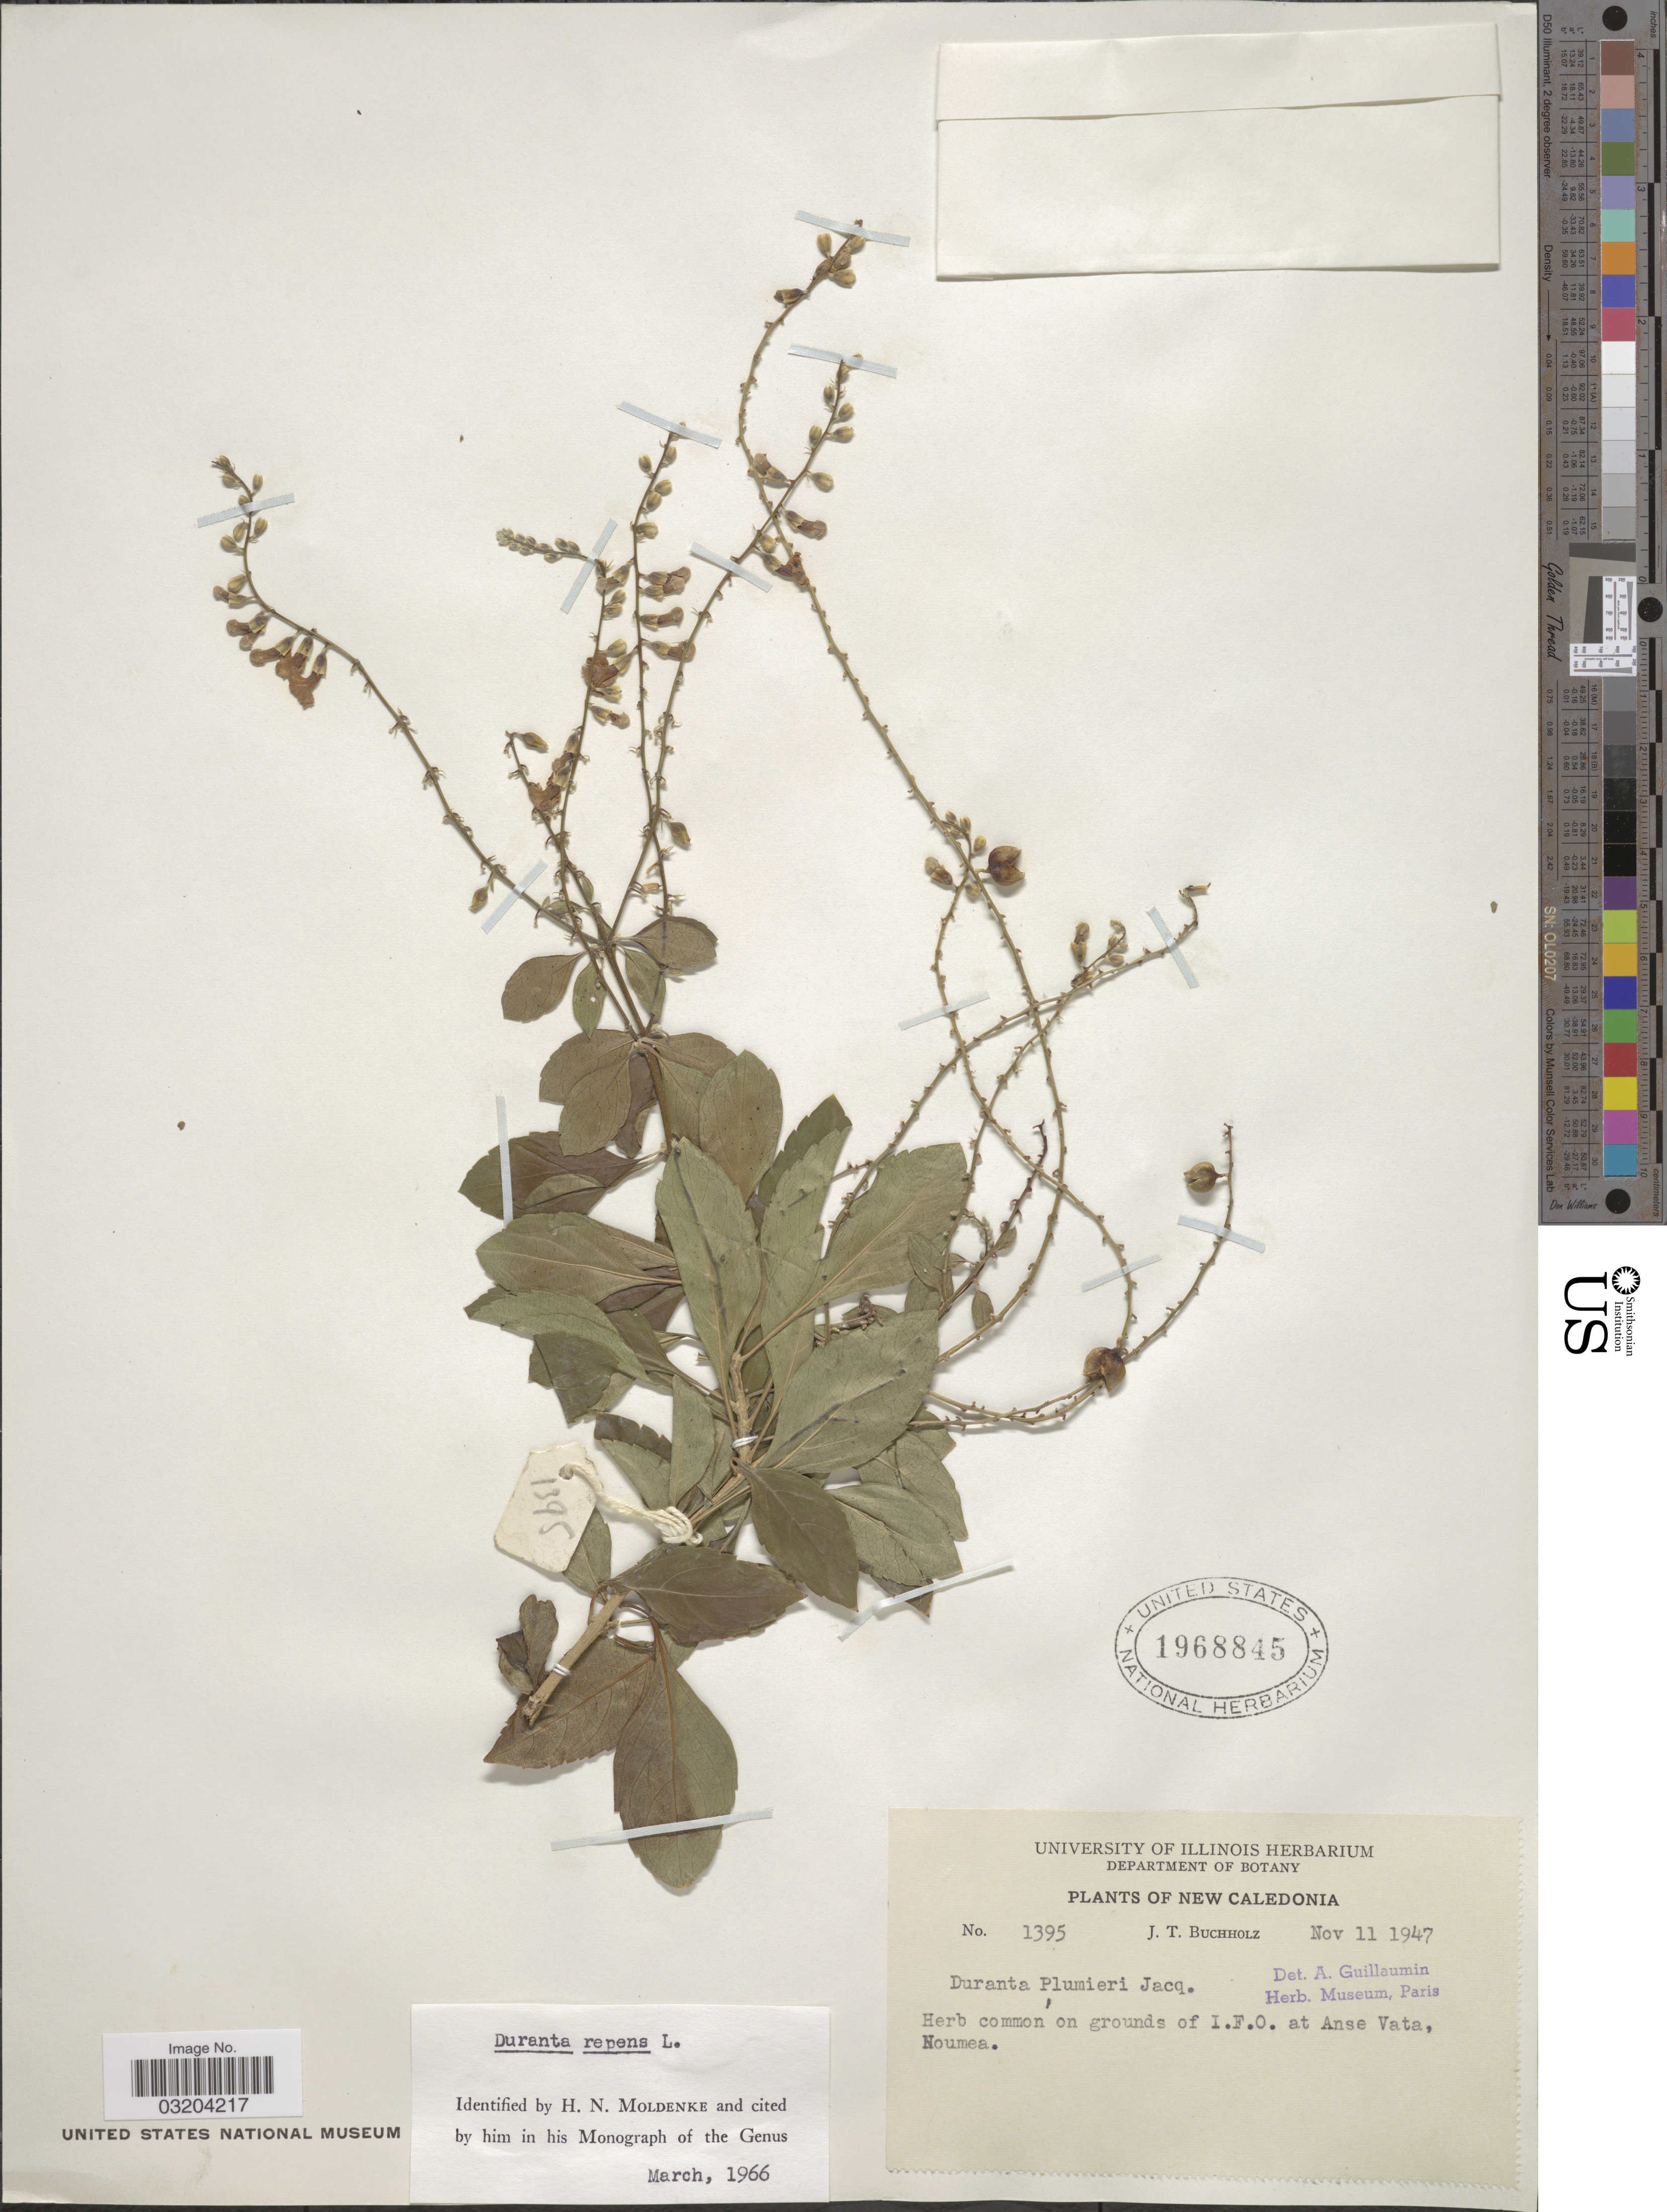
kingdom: Plantae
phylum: Tracheophyta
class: Magnoliopsida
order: Lamiales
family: Verbenaceae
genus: Duranta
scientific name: Duranta erecta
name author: L.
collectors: J. T. Buchholz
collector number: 1395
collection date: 1947-11-11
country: New Caledonia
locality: On grounds of I.F.O. at Anse Vata, Noumea.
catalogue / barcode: US 1968845